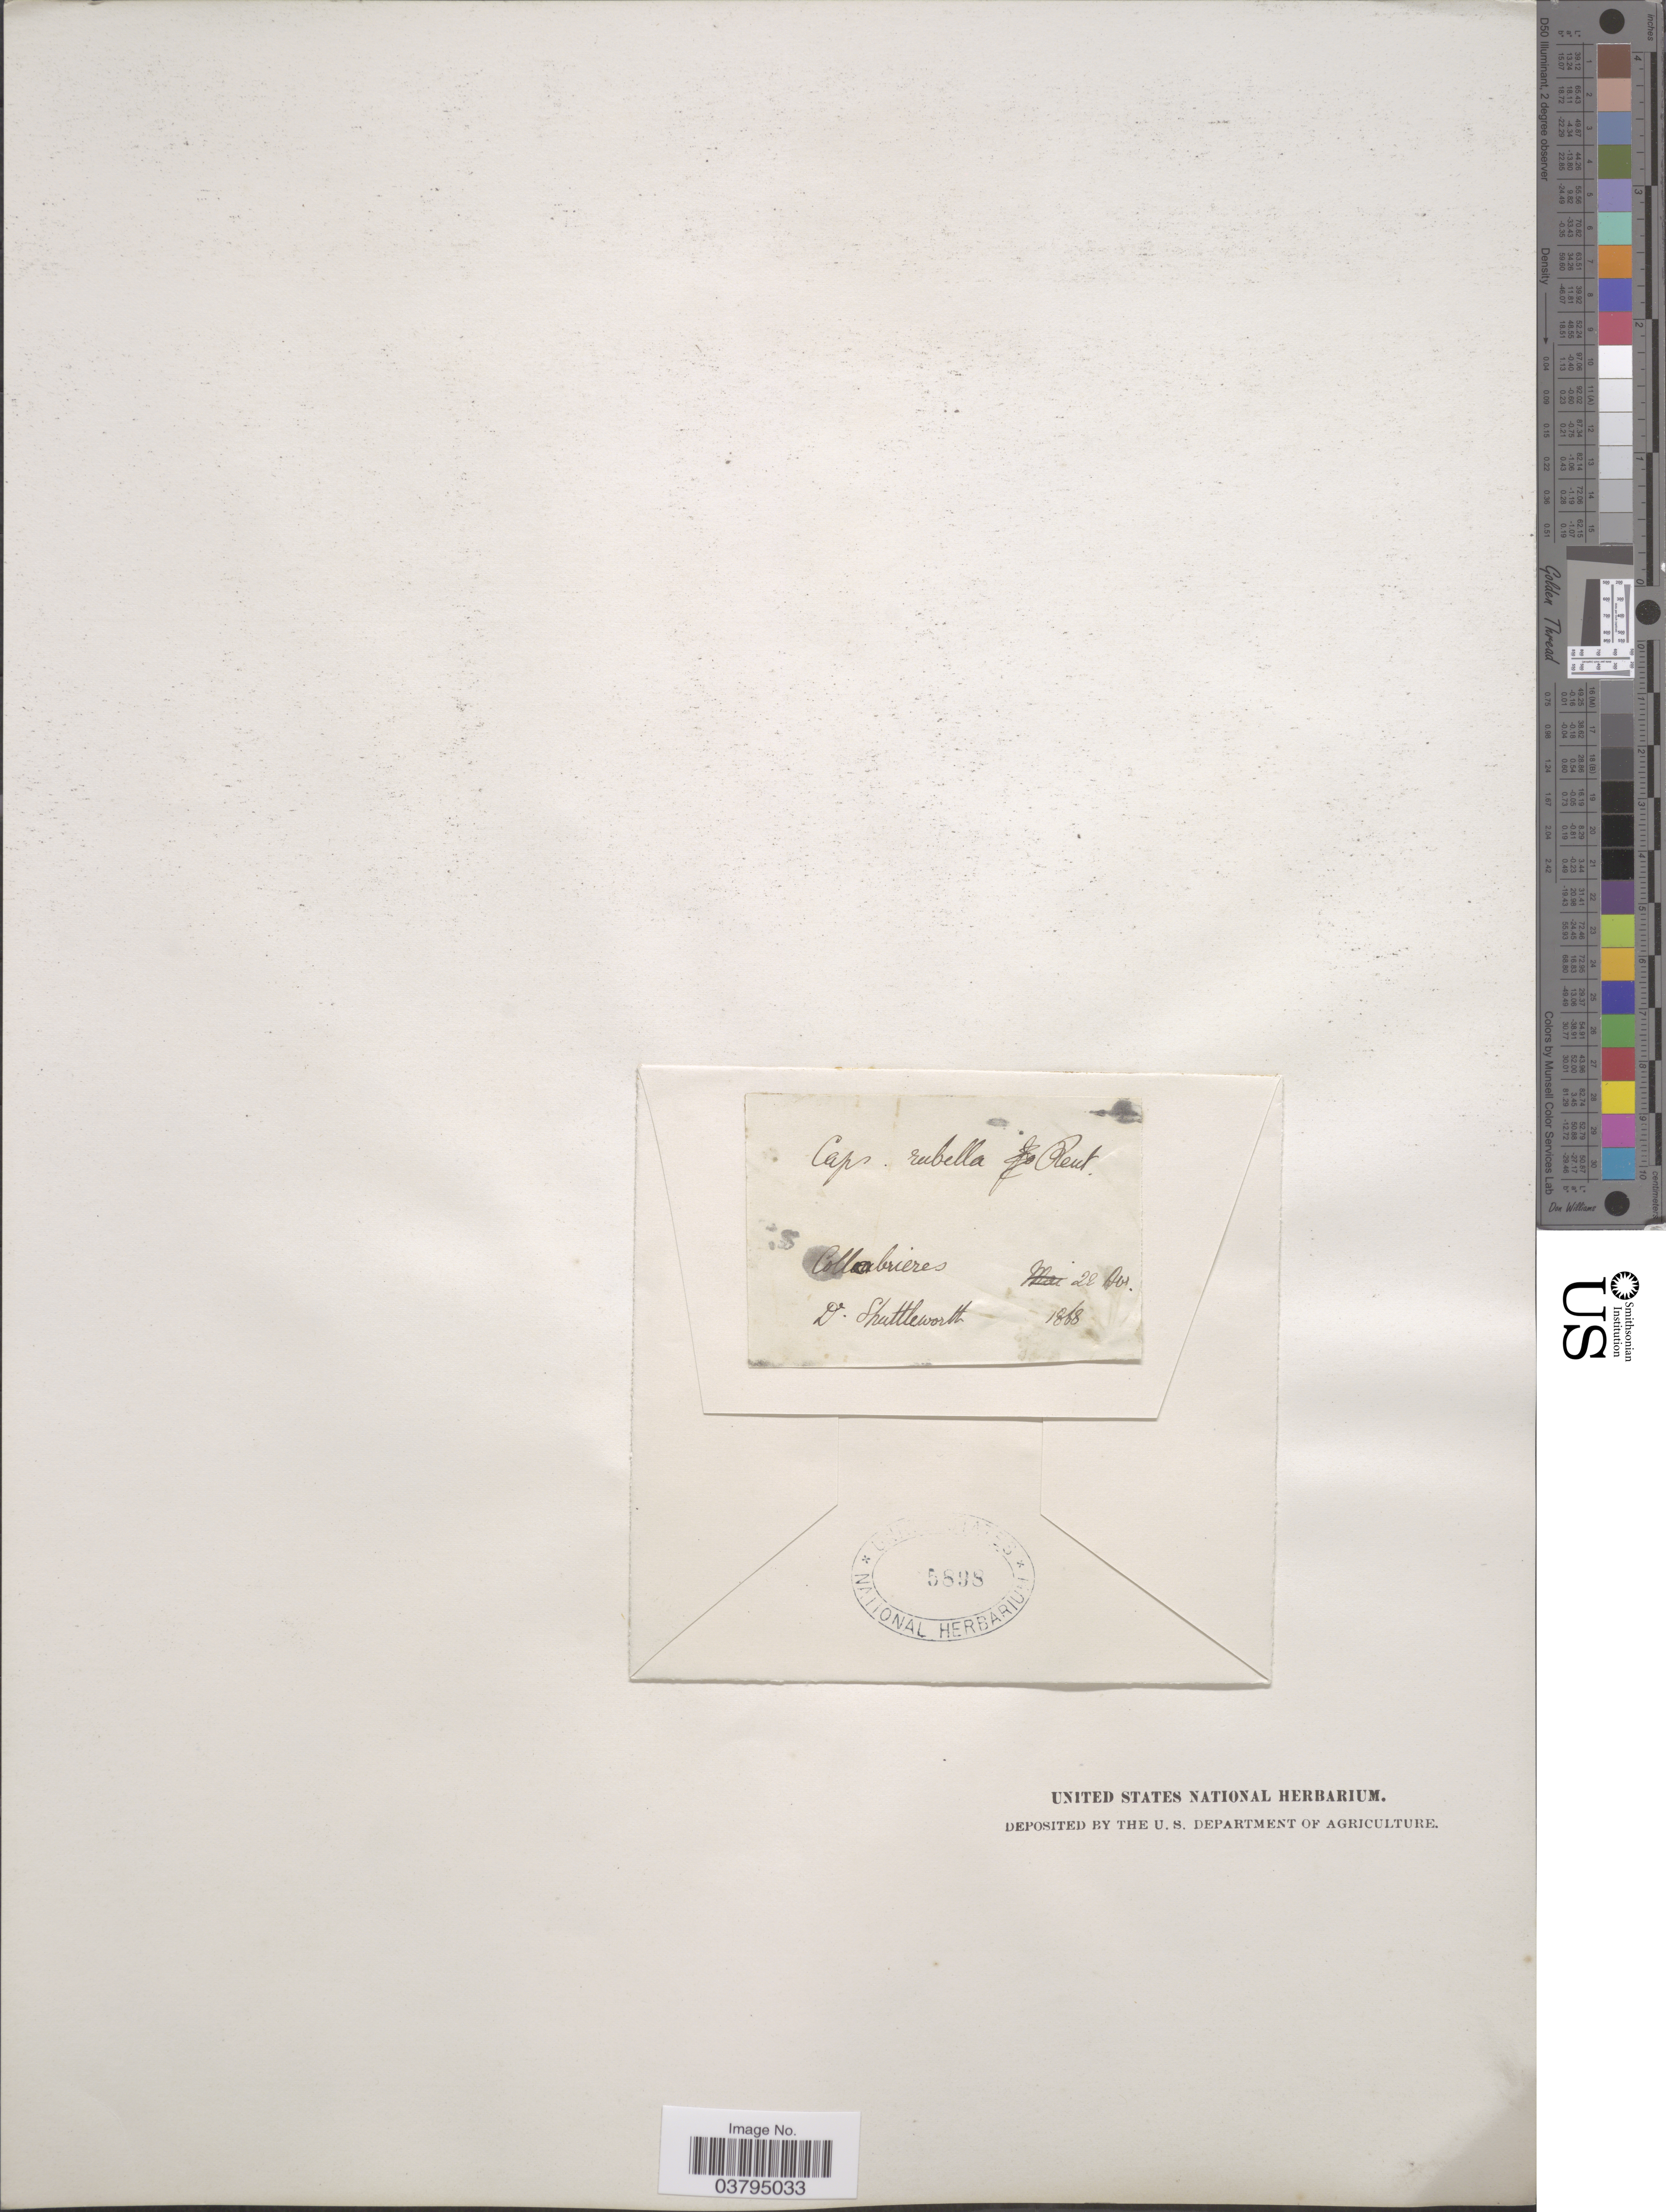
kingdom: Plantae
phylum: Tracheophyta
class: Magnoliopsida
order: Brassicales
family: Brassicaceae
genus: Capsella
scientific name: Capsella rubella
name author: Reut.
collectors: D. Shuttleworth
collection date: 1868-04-22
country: France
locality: Collobrieres.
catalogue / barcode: US 5898